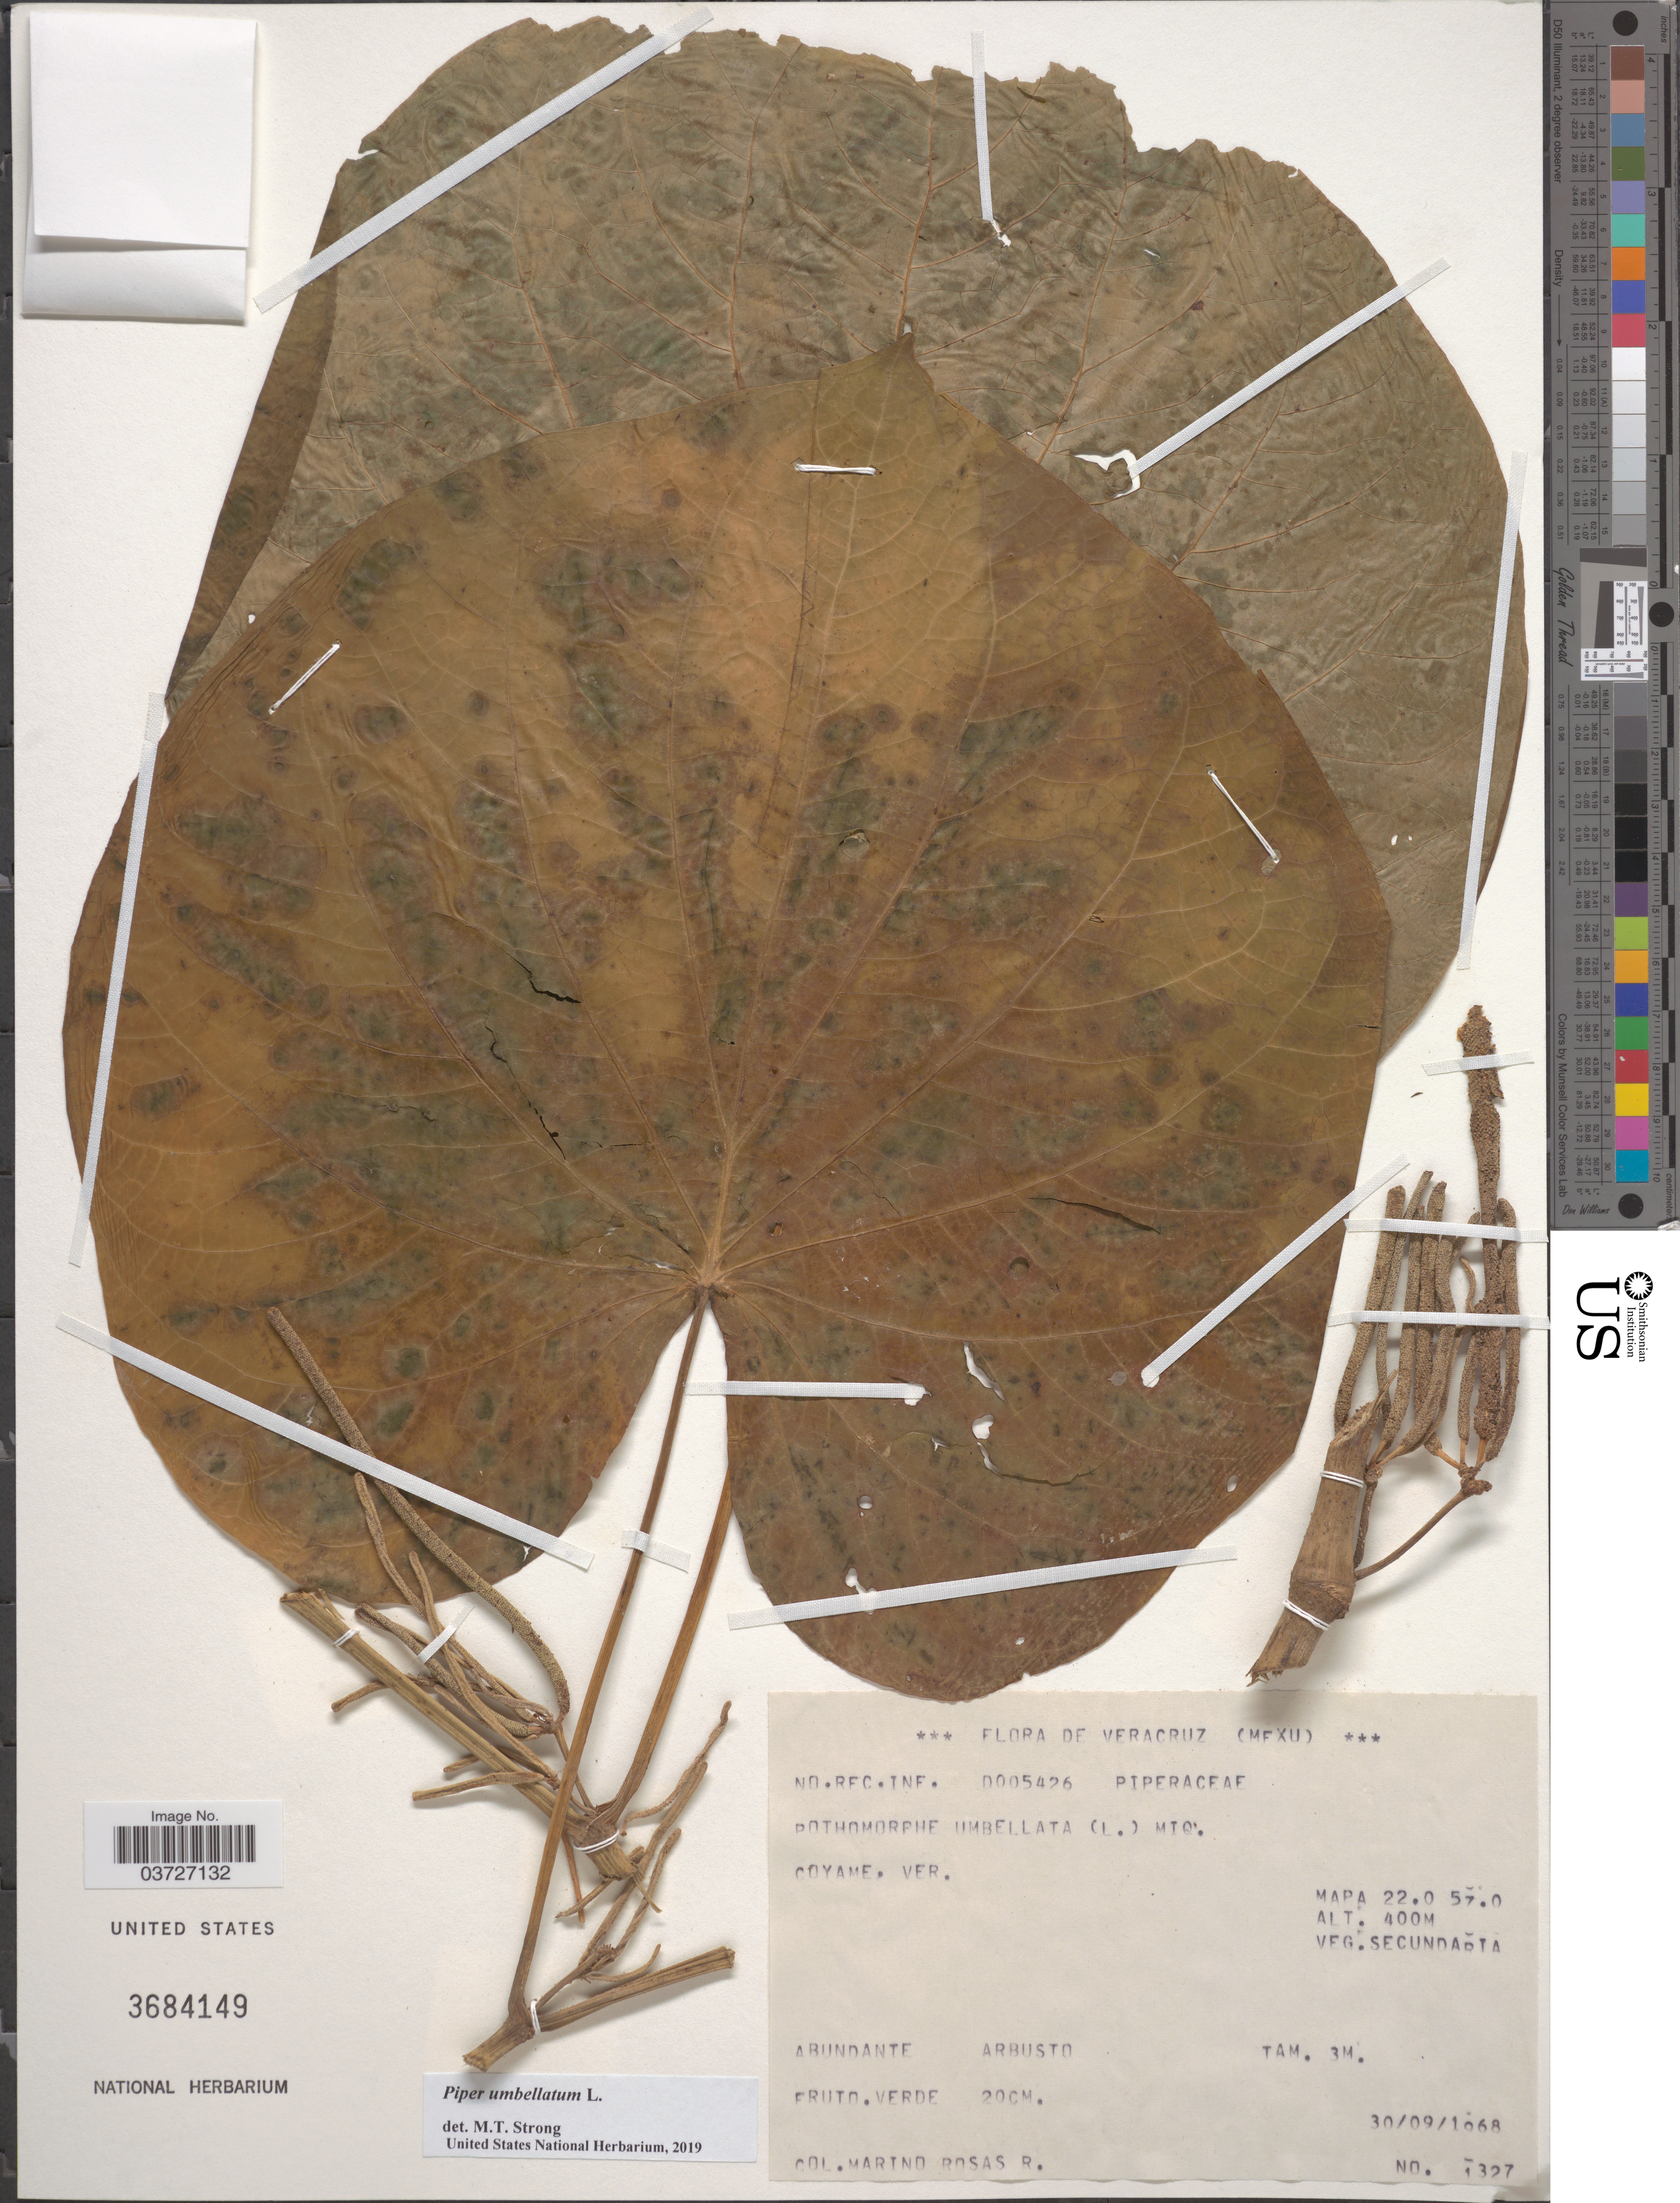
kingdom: Plantae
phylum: Tracheophyta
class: Magnoliopsida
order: Piperales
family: Piperaceae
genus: Piper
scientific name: Piper umbellatum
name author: L.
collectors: M. Rosas R.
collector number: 1327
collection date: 1968-09-30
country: Mexico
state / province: Veracruz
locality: Veracruz. Coyame.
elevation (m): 400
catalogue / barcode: US 3684149